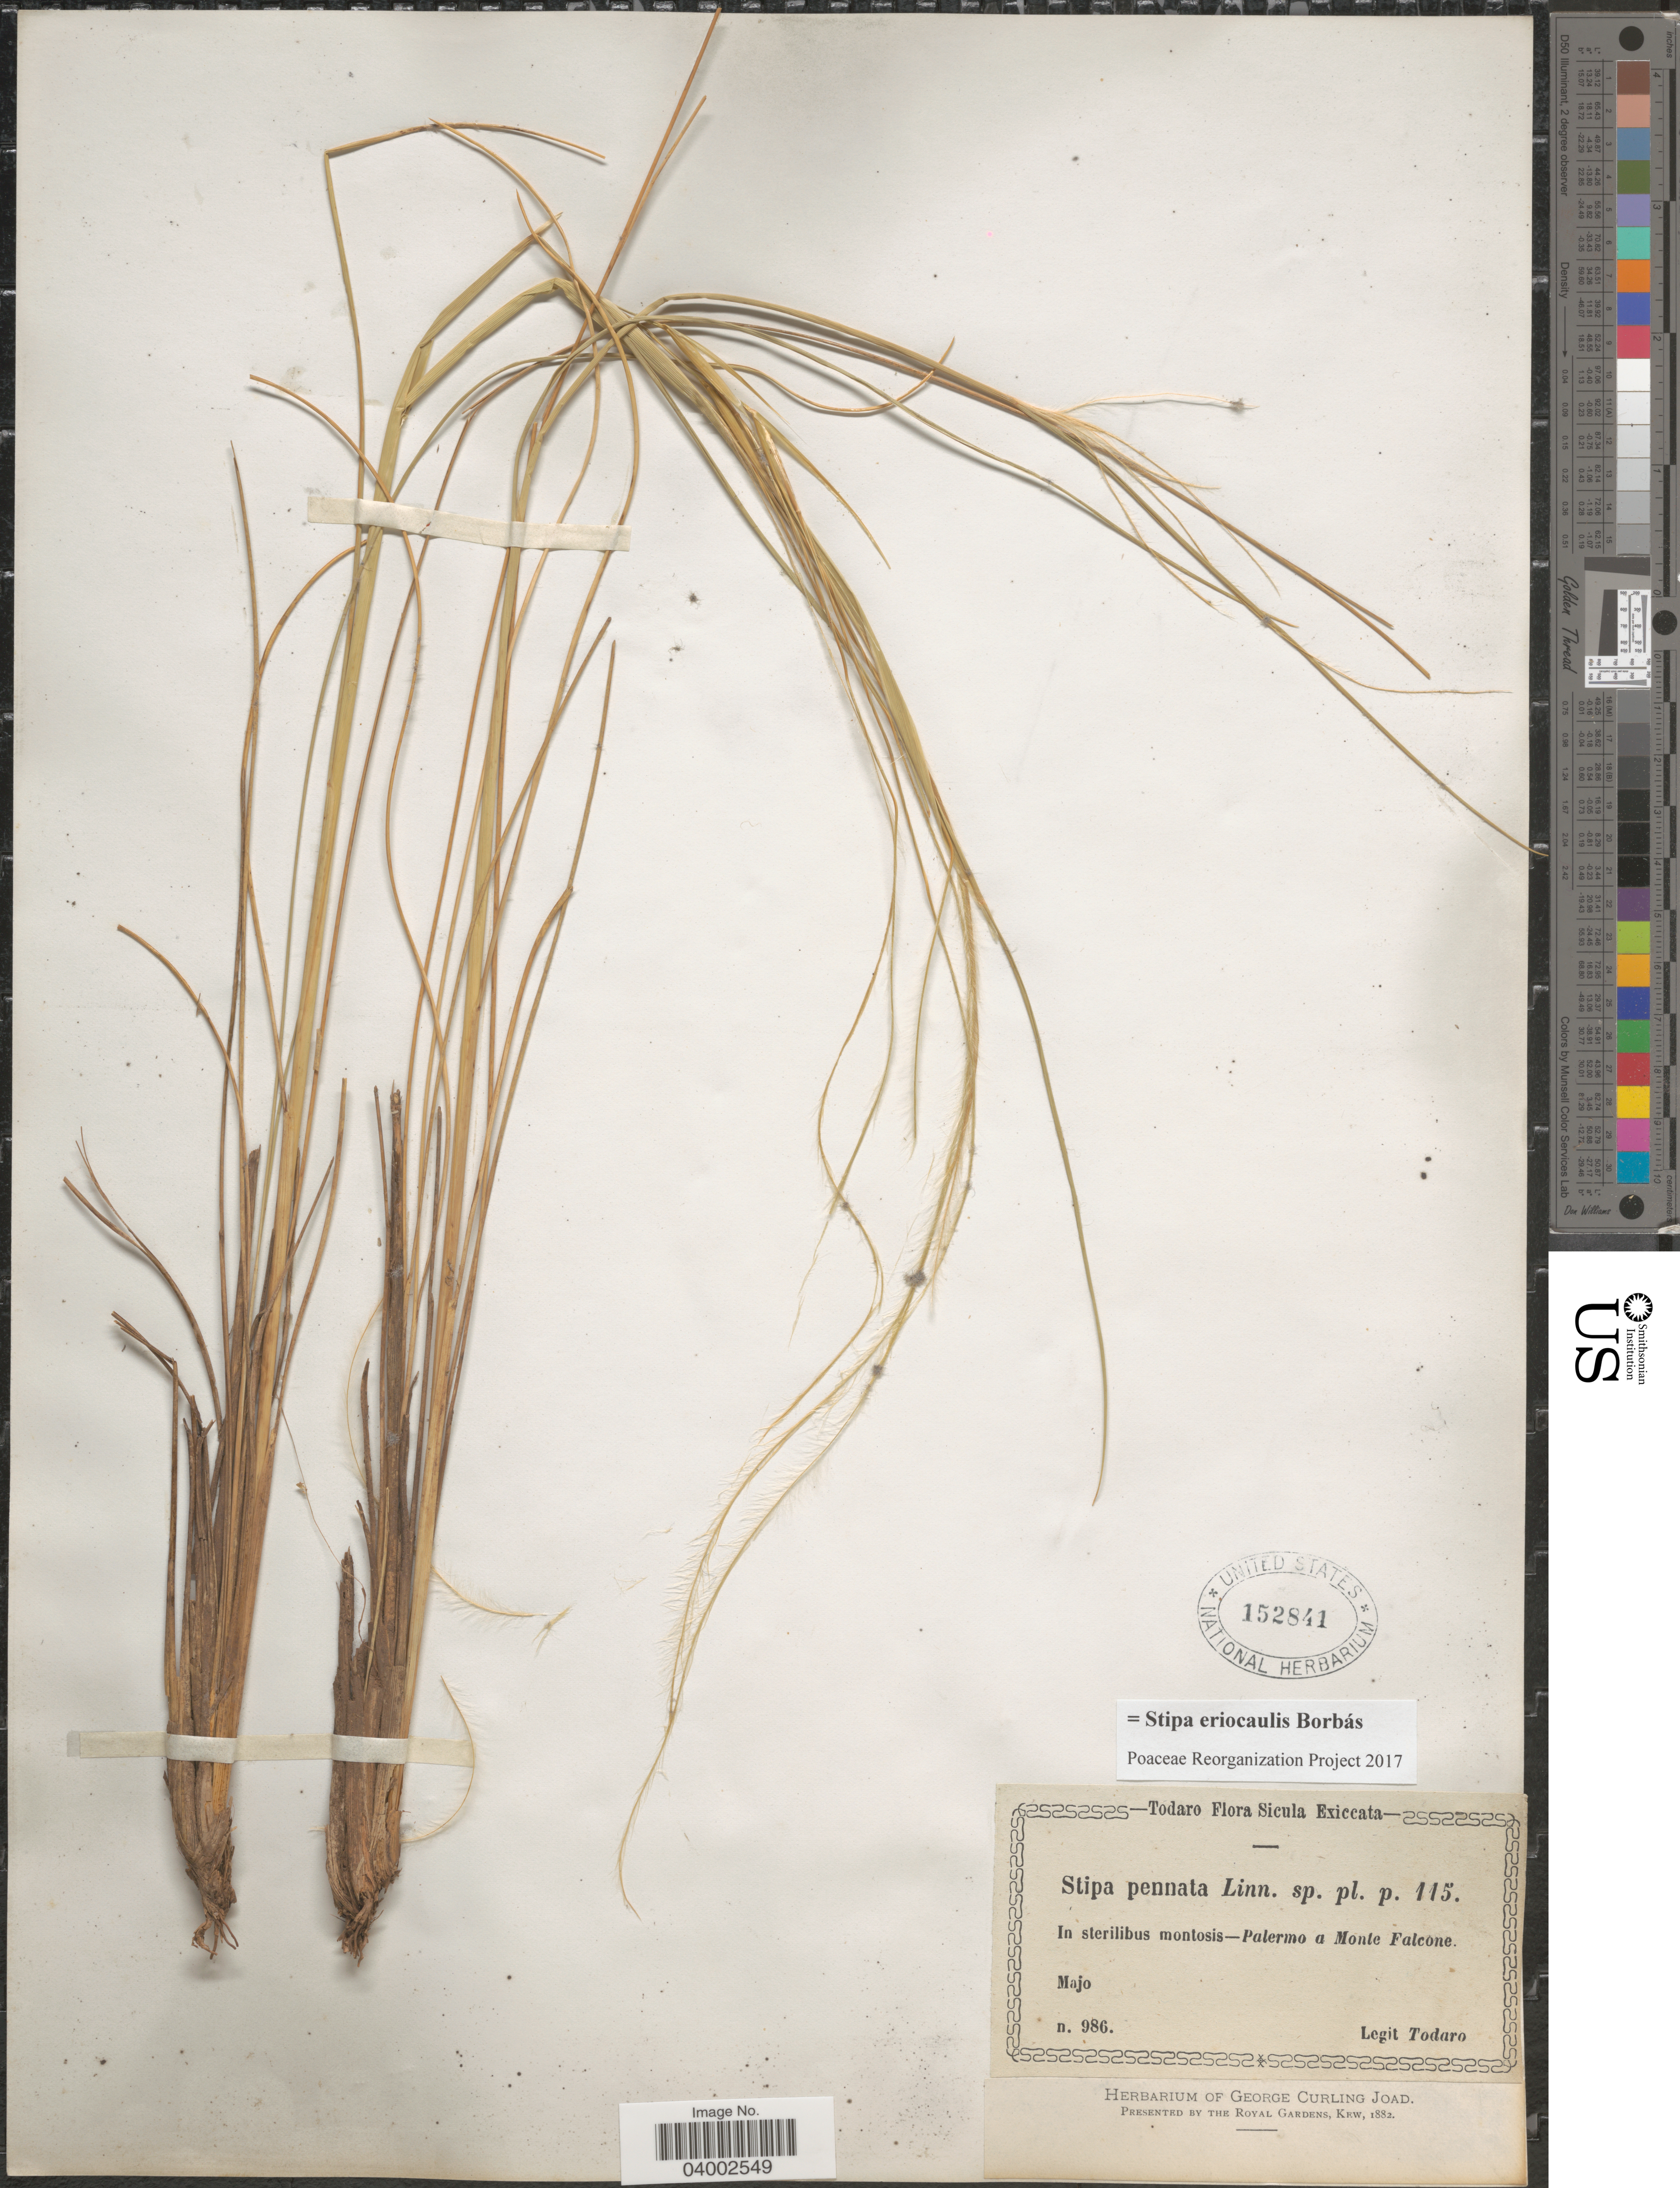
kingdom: Plantae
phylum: Tracheophyta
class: Liliopsida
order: Poales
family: Poaceae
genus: Stipa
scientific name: Stipa eriocaulis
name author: Borbás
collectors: Todaro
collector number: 986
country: Italy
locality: Sicula. In sterilibus montosis - Palermo a Monte Falcone.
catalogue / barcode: US 152841